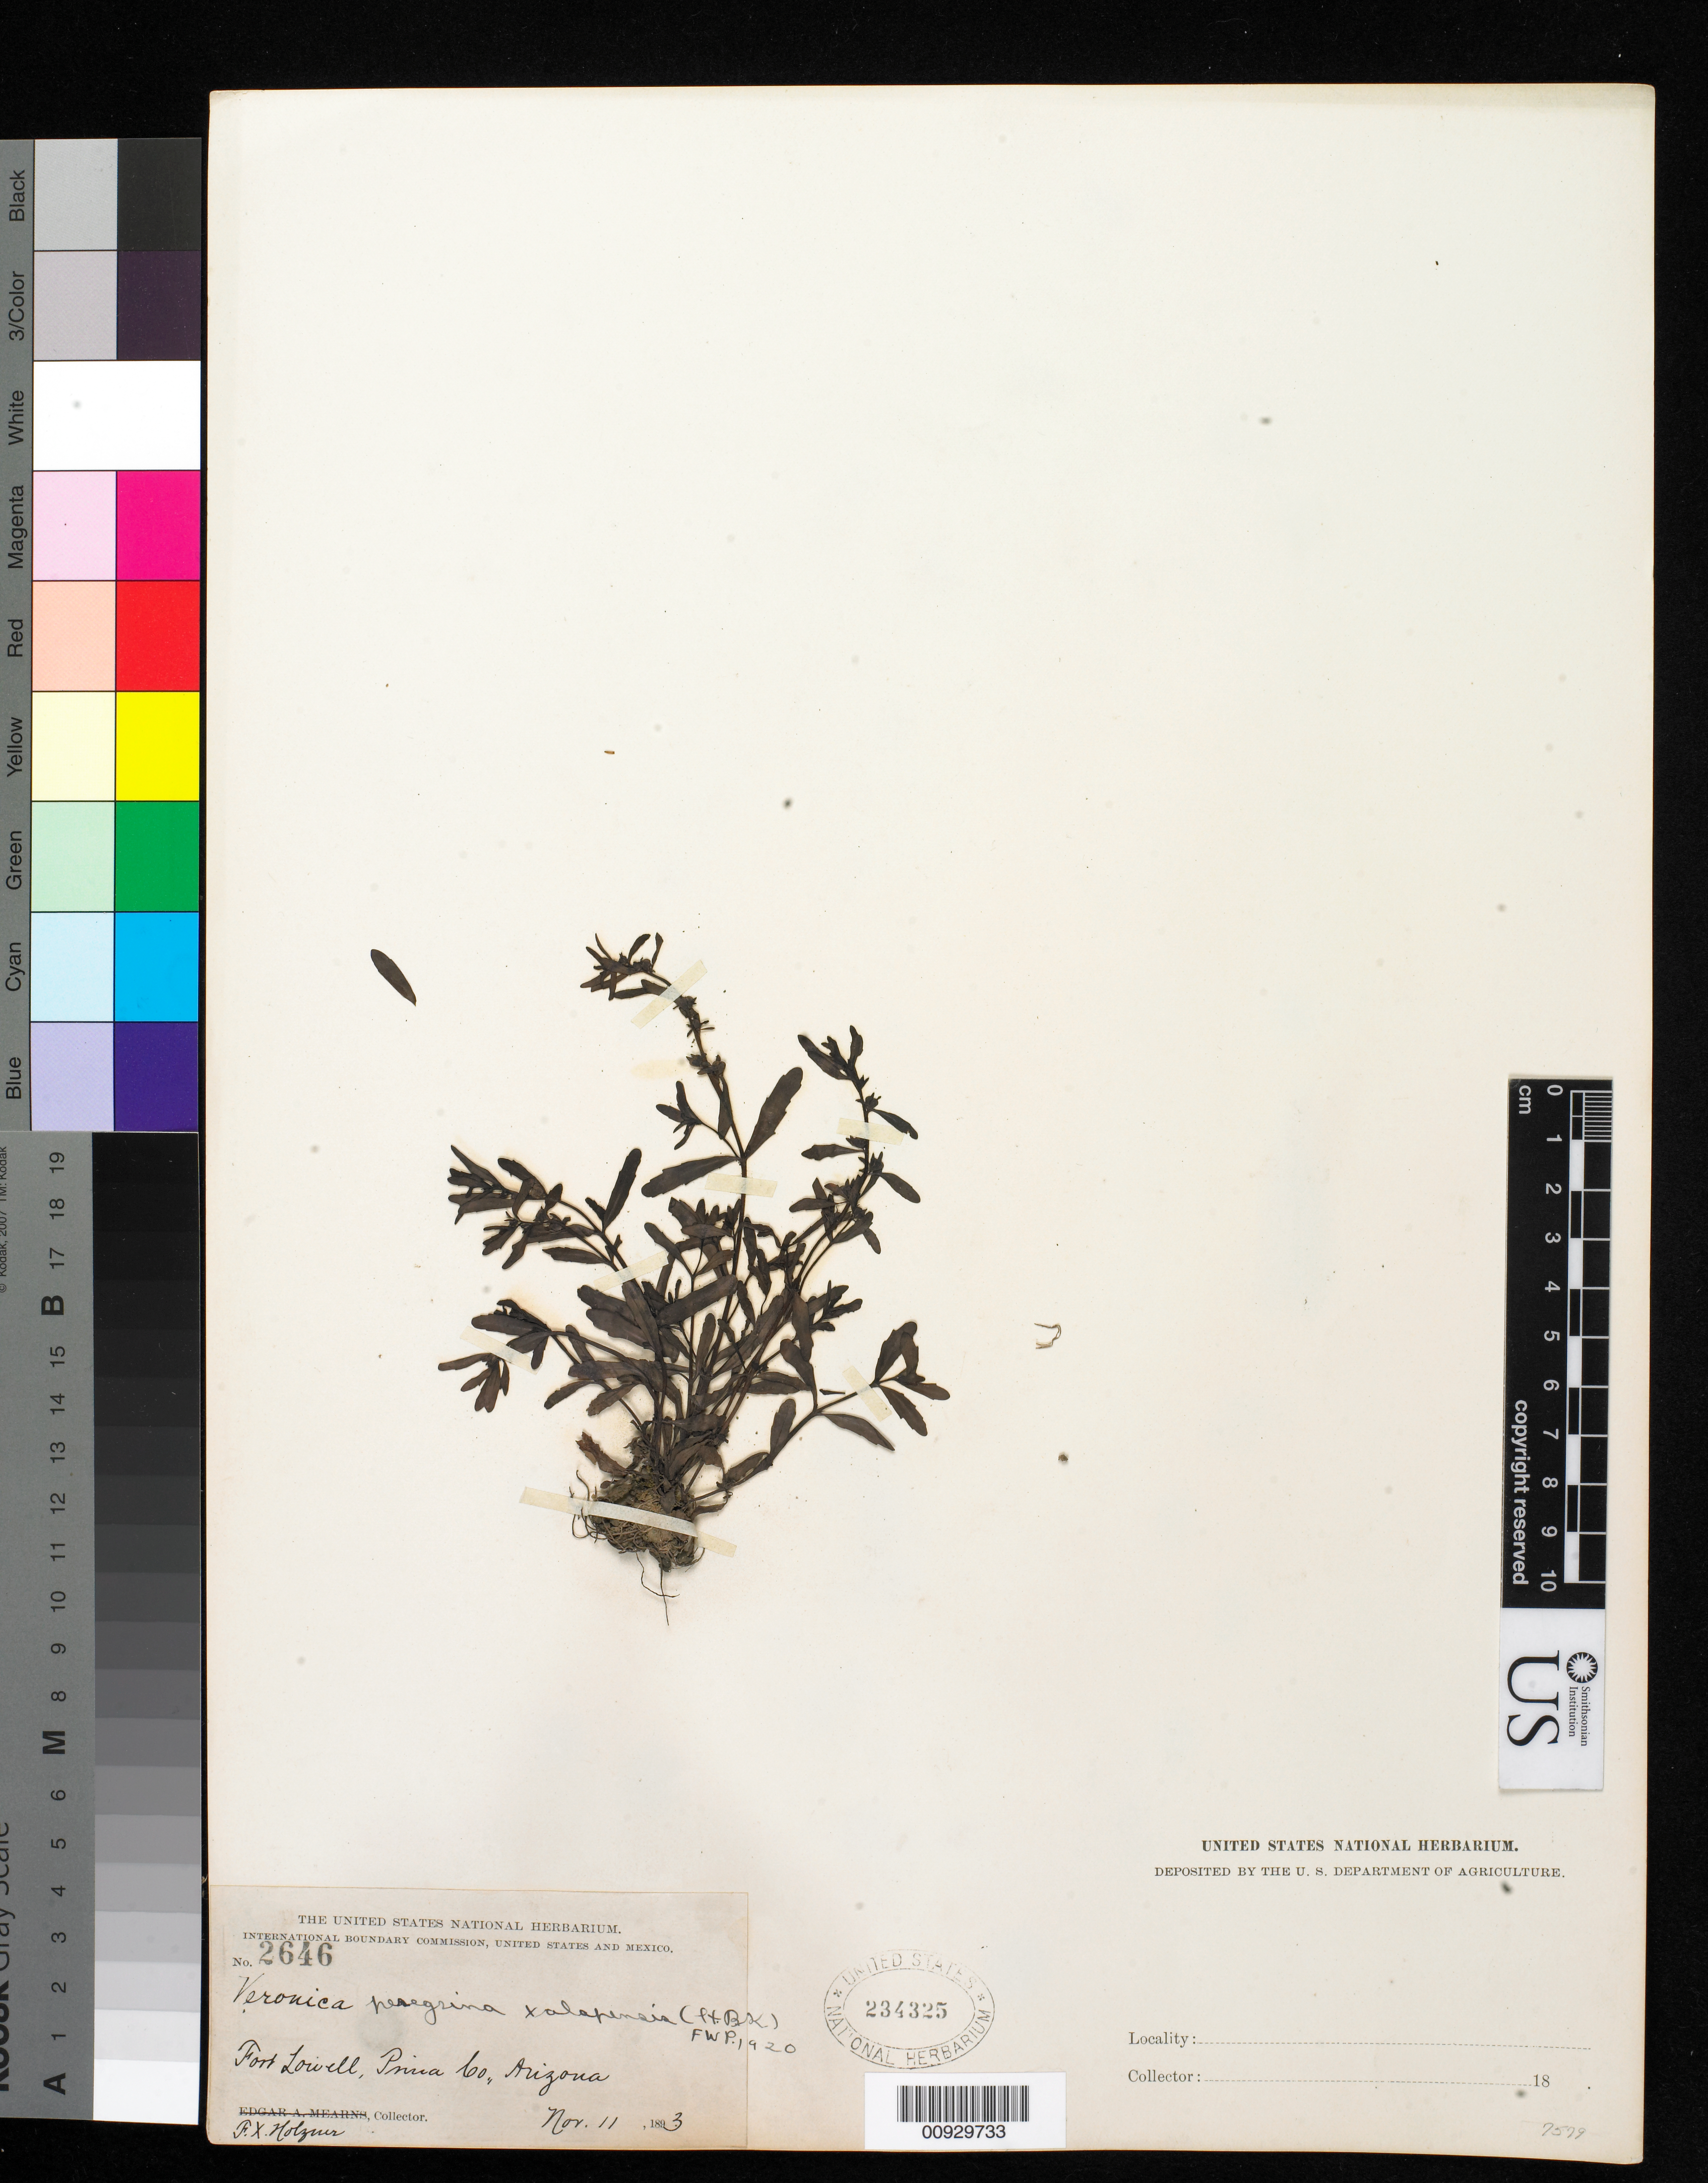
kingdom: Plantae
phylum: Tracheophyta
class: Magnoliopsida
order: Lamiales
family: Plantaginaceae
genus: Veronica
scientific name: Veronica peregrina var. xalapensis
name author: Kunth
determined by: Pennell, F. W.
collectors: F. X. Holzner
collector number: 2646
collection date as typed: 11 Nov 1893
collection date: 1893-11-11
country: United States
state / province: Arizona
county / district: Pima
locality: Fort Lowell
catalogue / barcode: US 234325